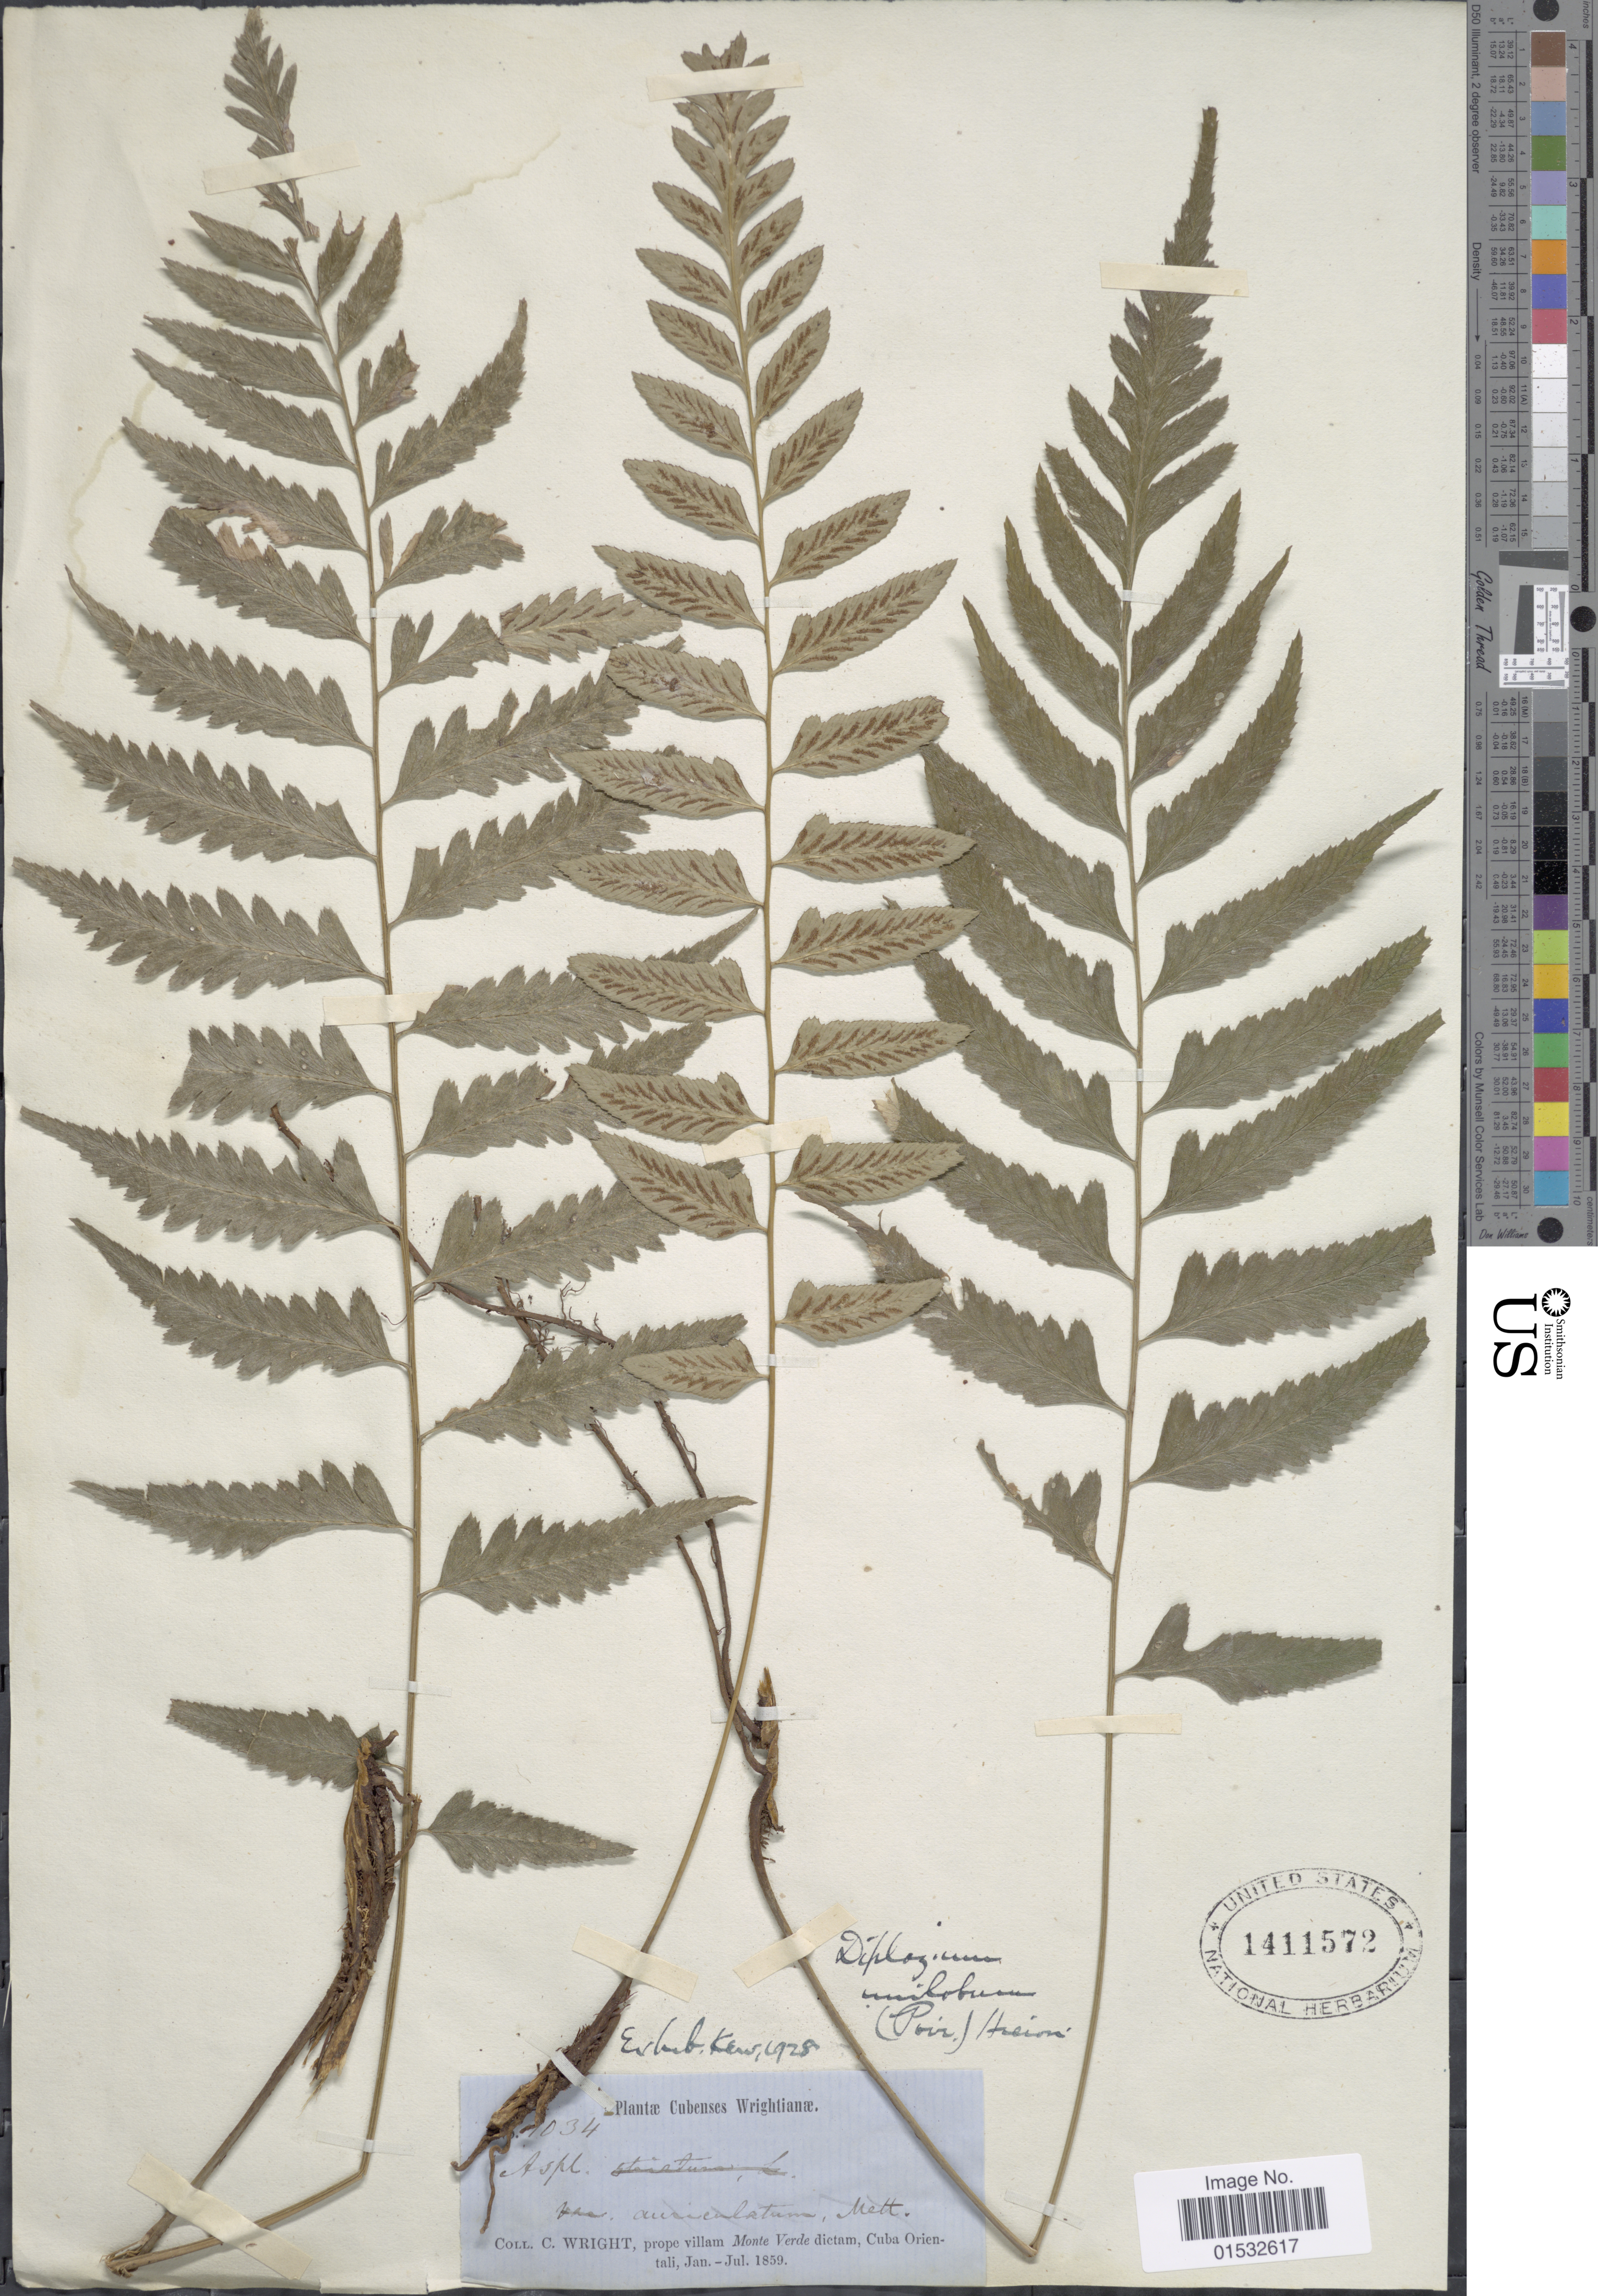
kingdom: Plantae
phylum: Tracheophyta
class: Polypodiopsida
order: Polypodiales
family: Athyriaceae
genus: Diplazium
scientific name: Diplazium cristatum x D. unilobum (Poir.) Hieron.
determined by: Sánchez, C.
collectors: C. Wright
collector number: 1034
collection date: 1859-01/1859-07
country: Cuba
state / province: Oriente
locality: Prope villam Monte verde dictam, cuba Orientali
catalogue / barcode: US 1411572